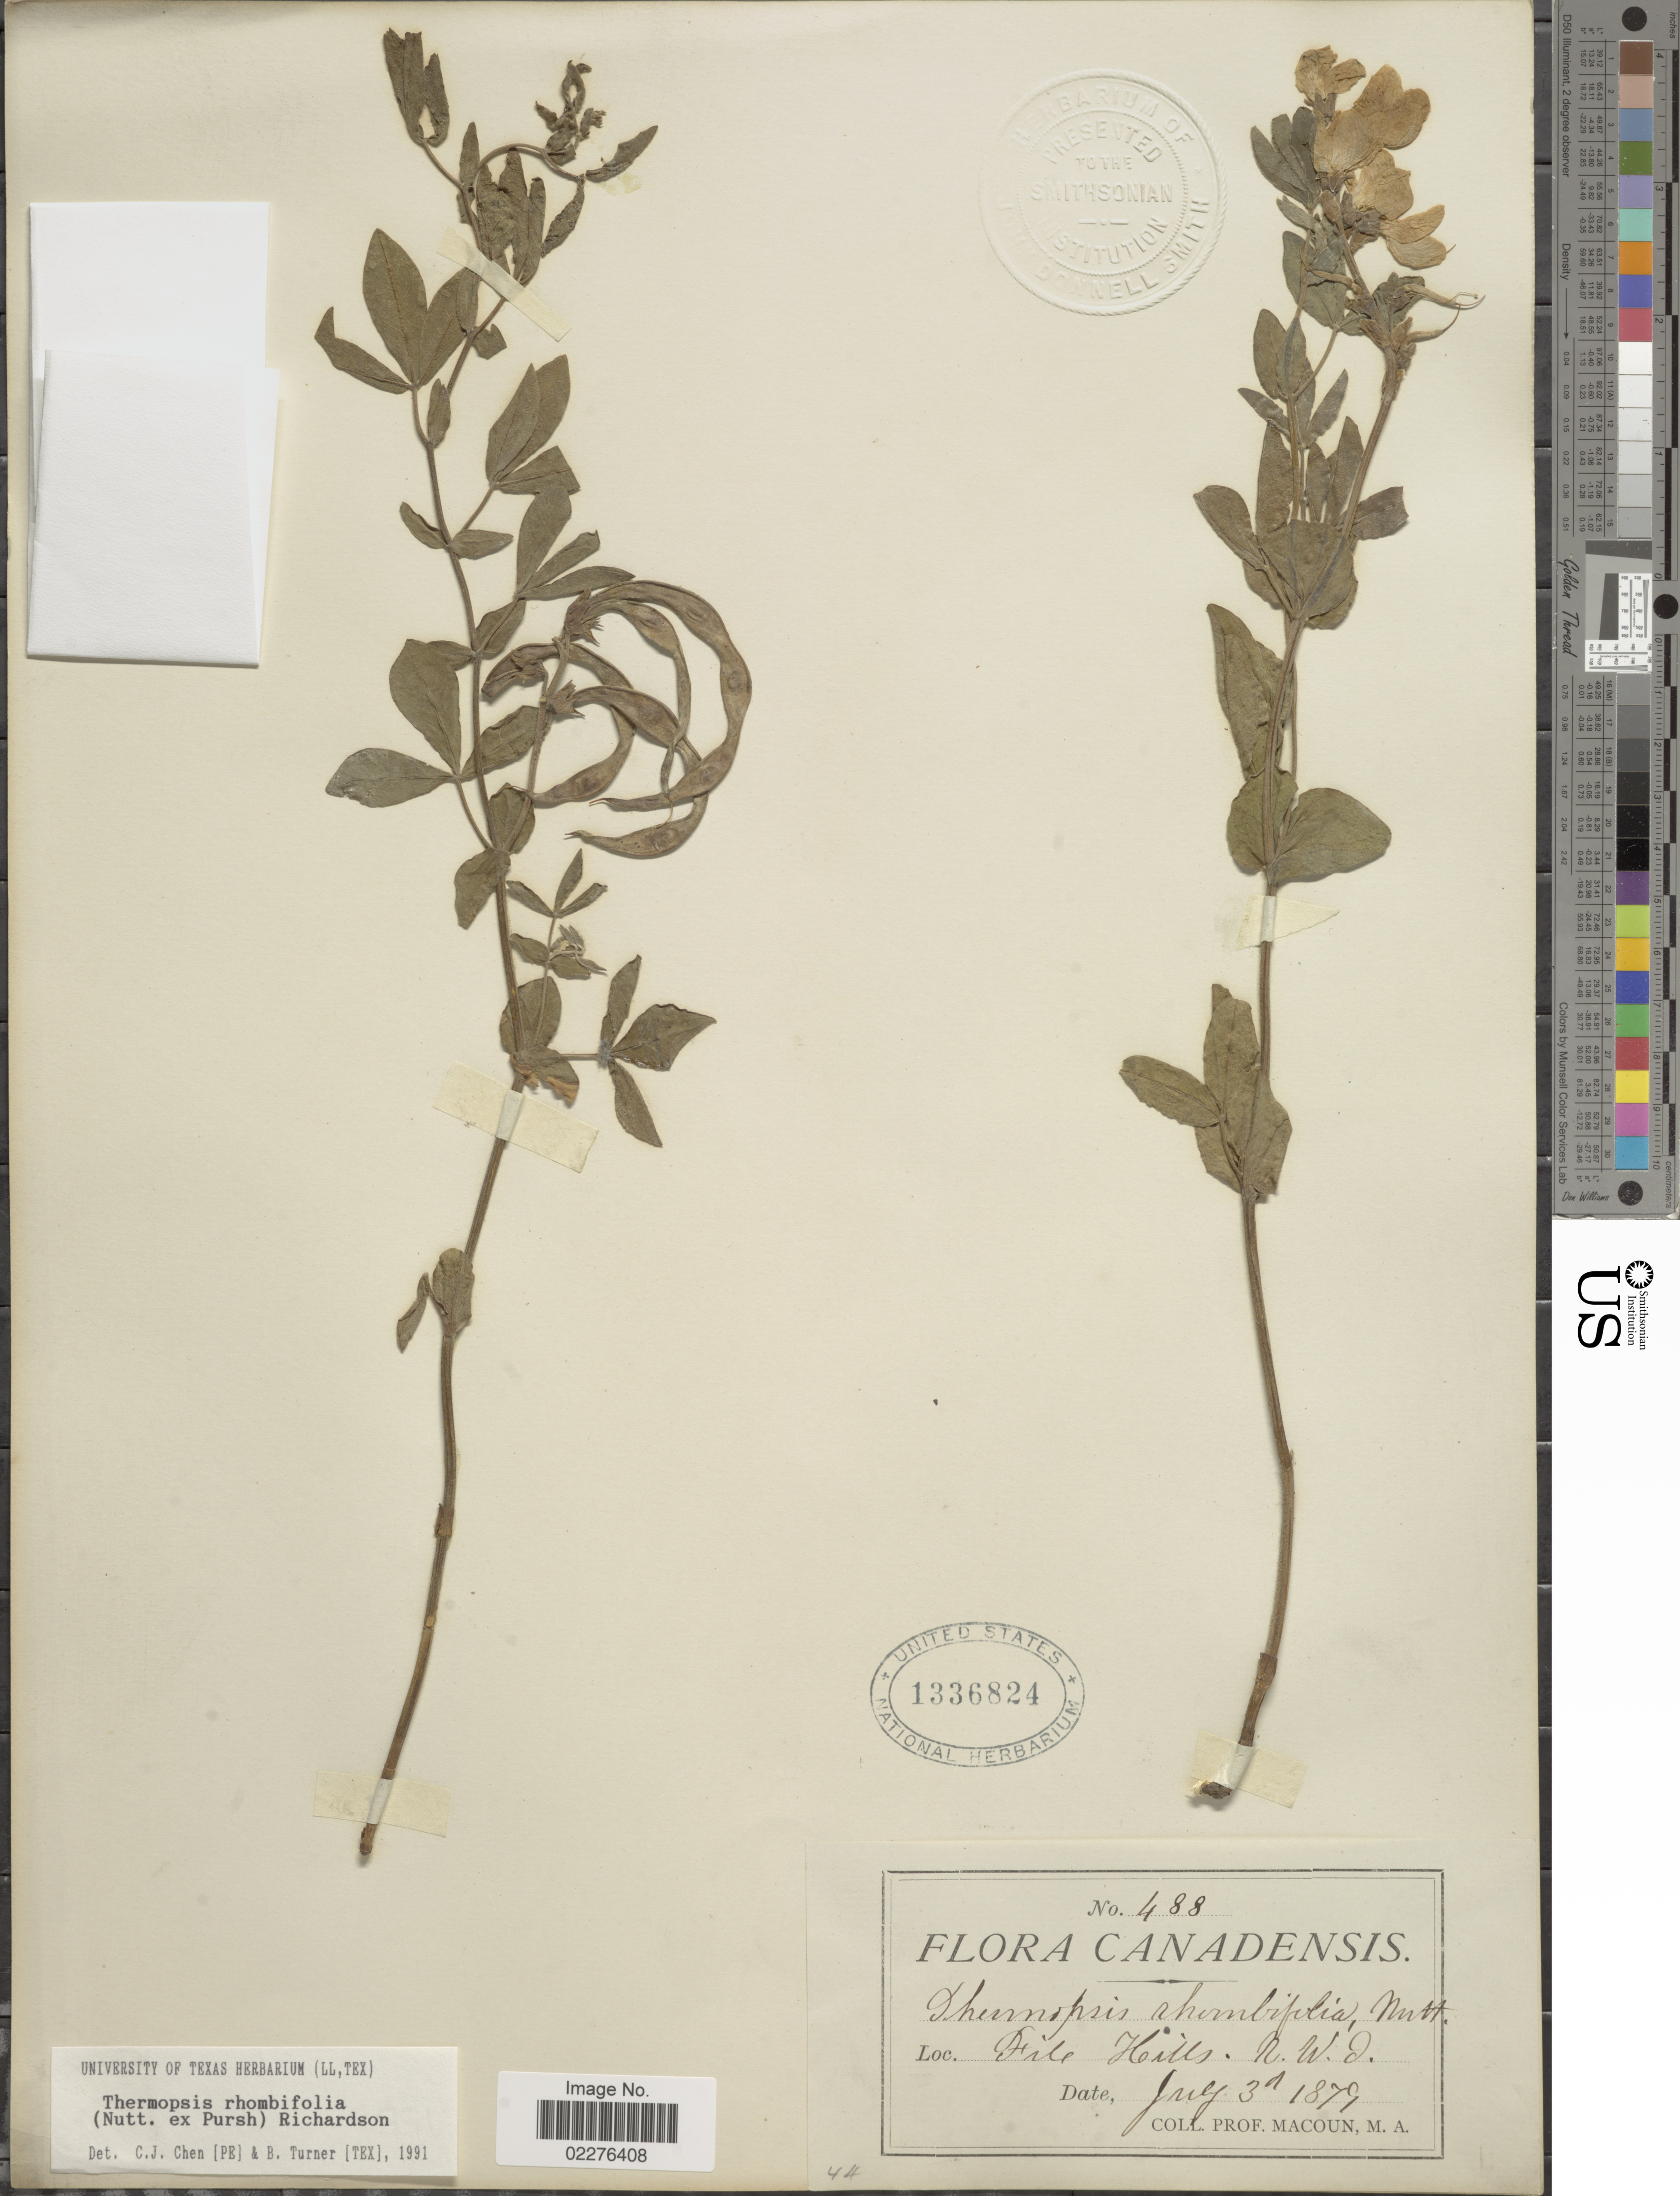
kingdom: Plantae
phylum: Tracheophyta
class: Magnoliopsida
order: Fabales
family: Fabaceae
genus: Thermopsis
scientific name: Thermopsis rhombifolia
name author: Richardson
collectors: -- Macoun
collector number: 488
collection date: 1879-07-03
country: Canada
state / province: Northwest Territories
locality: File Hills N.W. I.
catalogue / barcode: US 1336824